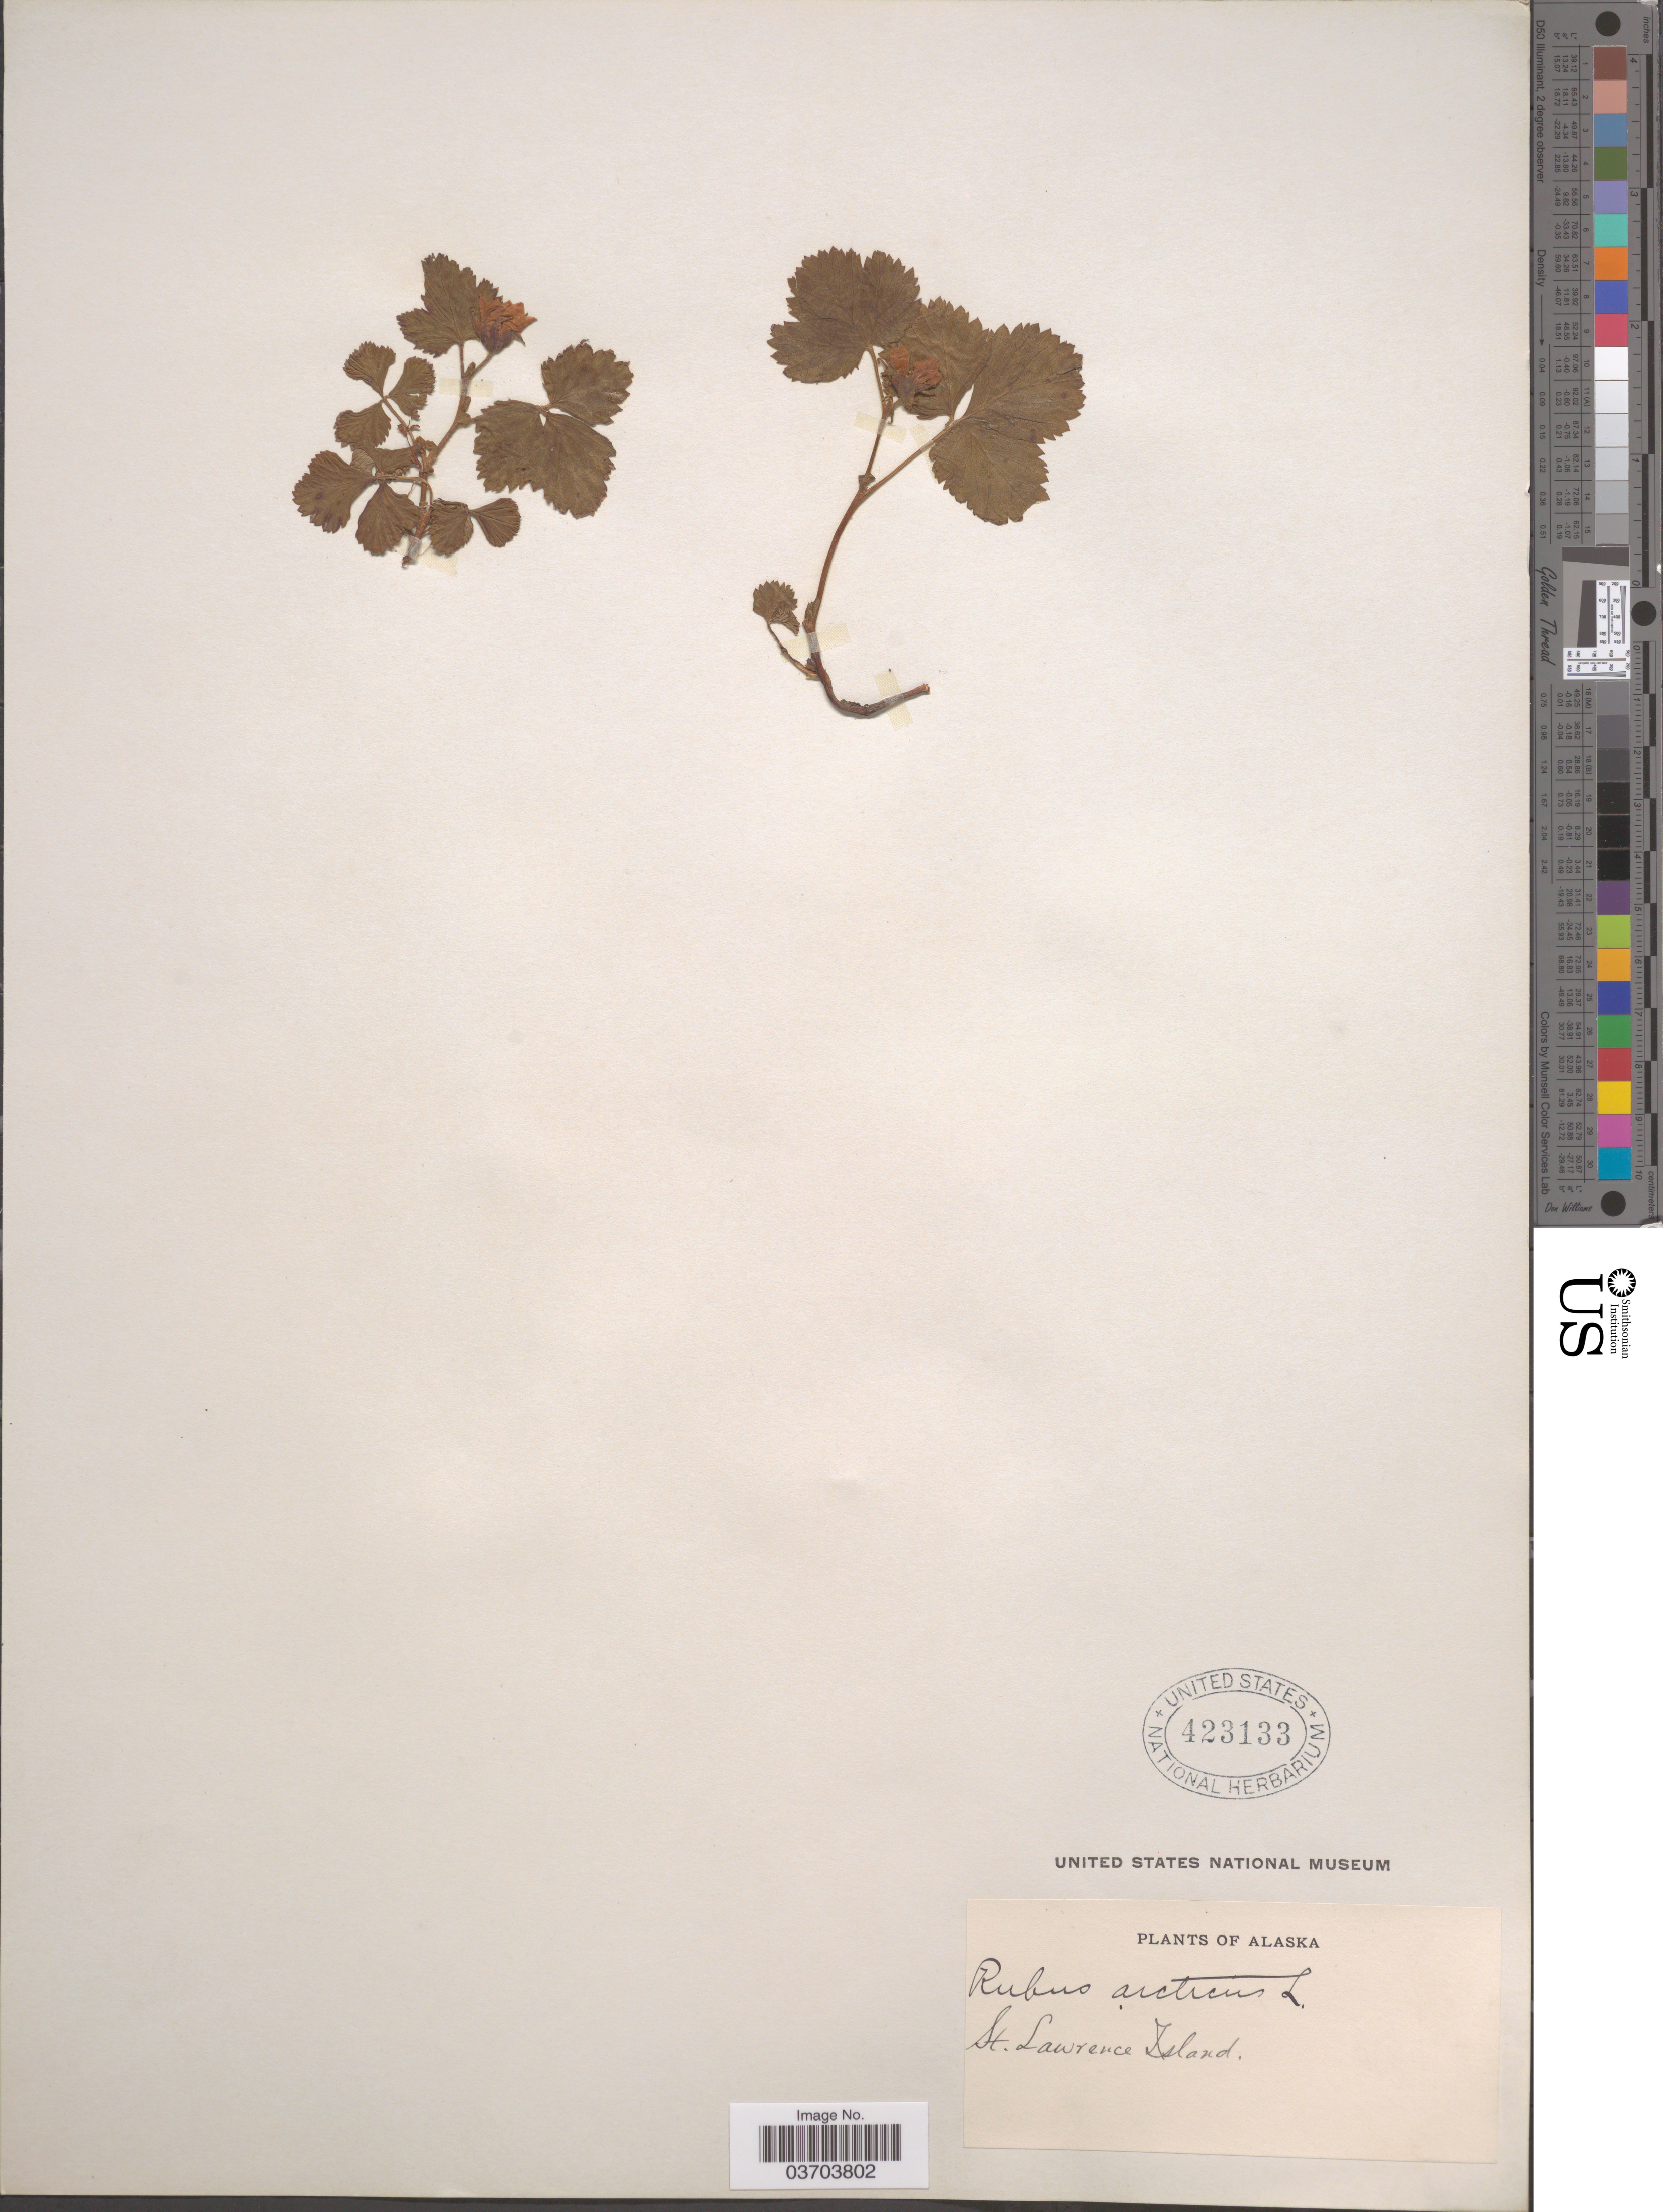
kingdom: Plantae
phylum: Tracheophyta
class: Magnoliopsida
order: Rosales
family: Rosaceae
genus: Rubus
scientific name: Rubus acaulis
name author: Michx.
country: United States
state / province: Alaska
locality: St. Lawrence Island.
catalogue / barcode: US 423133